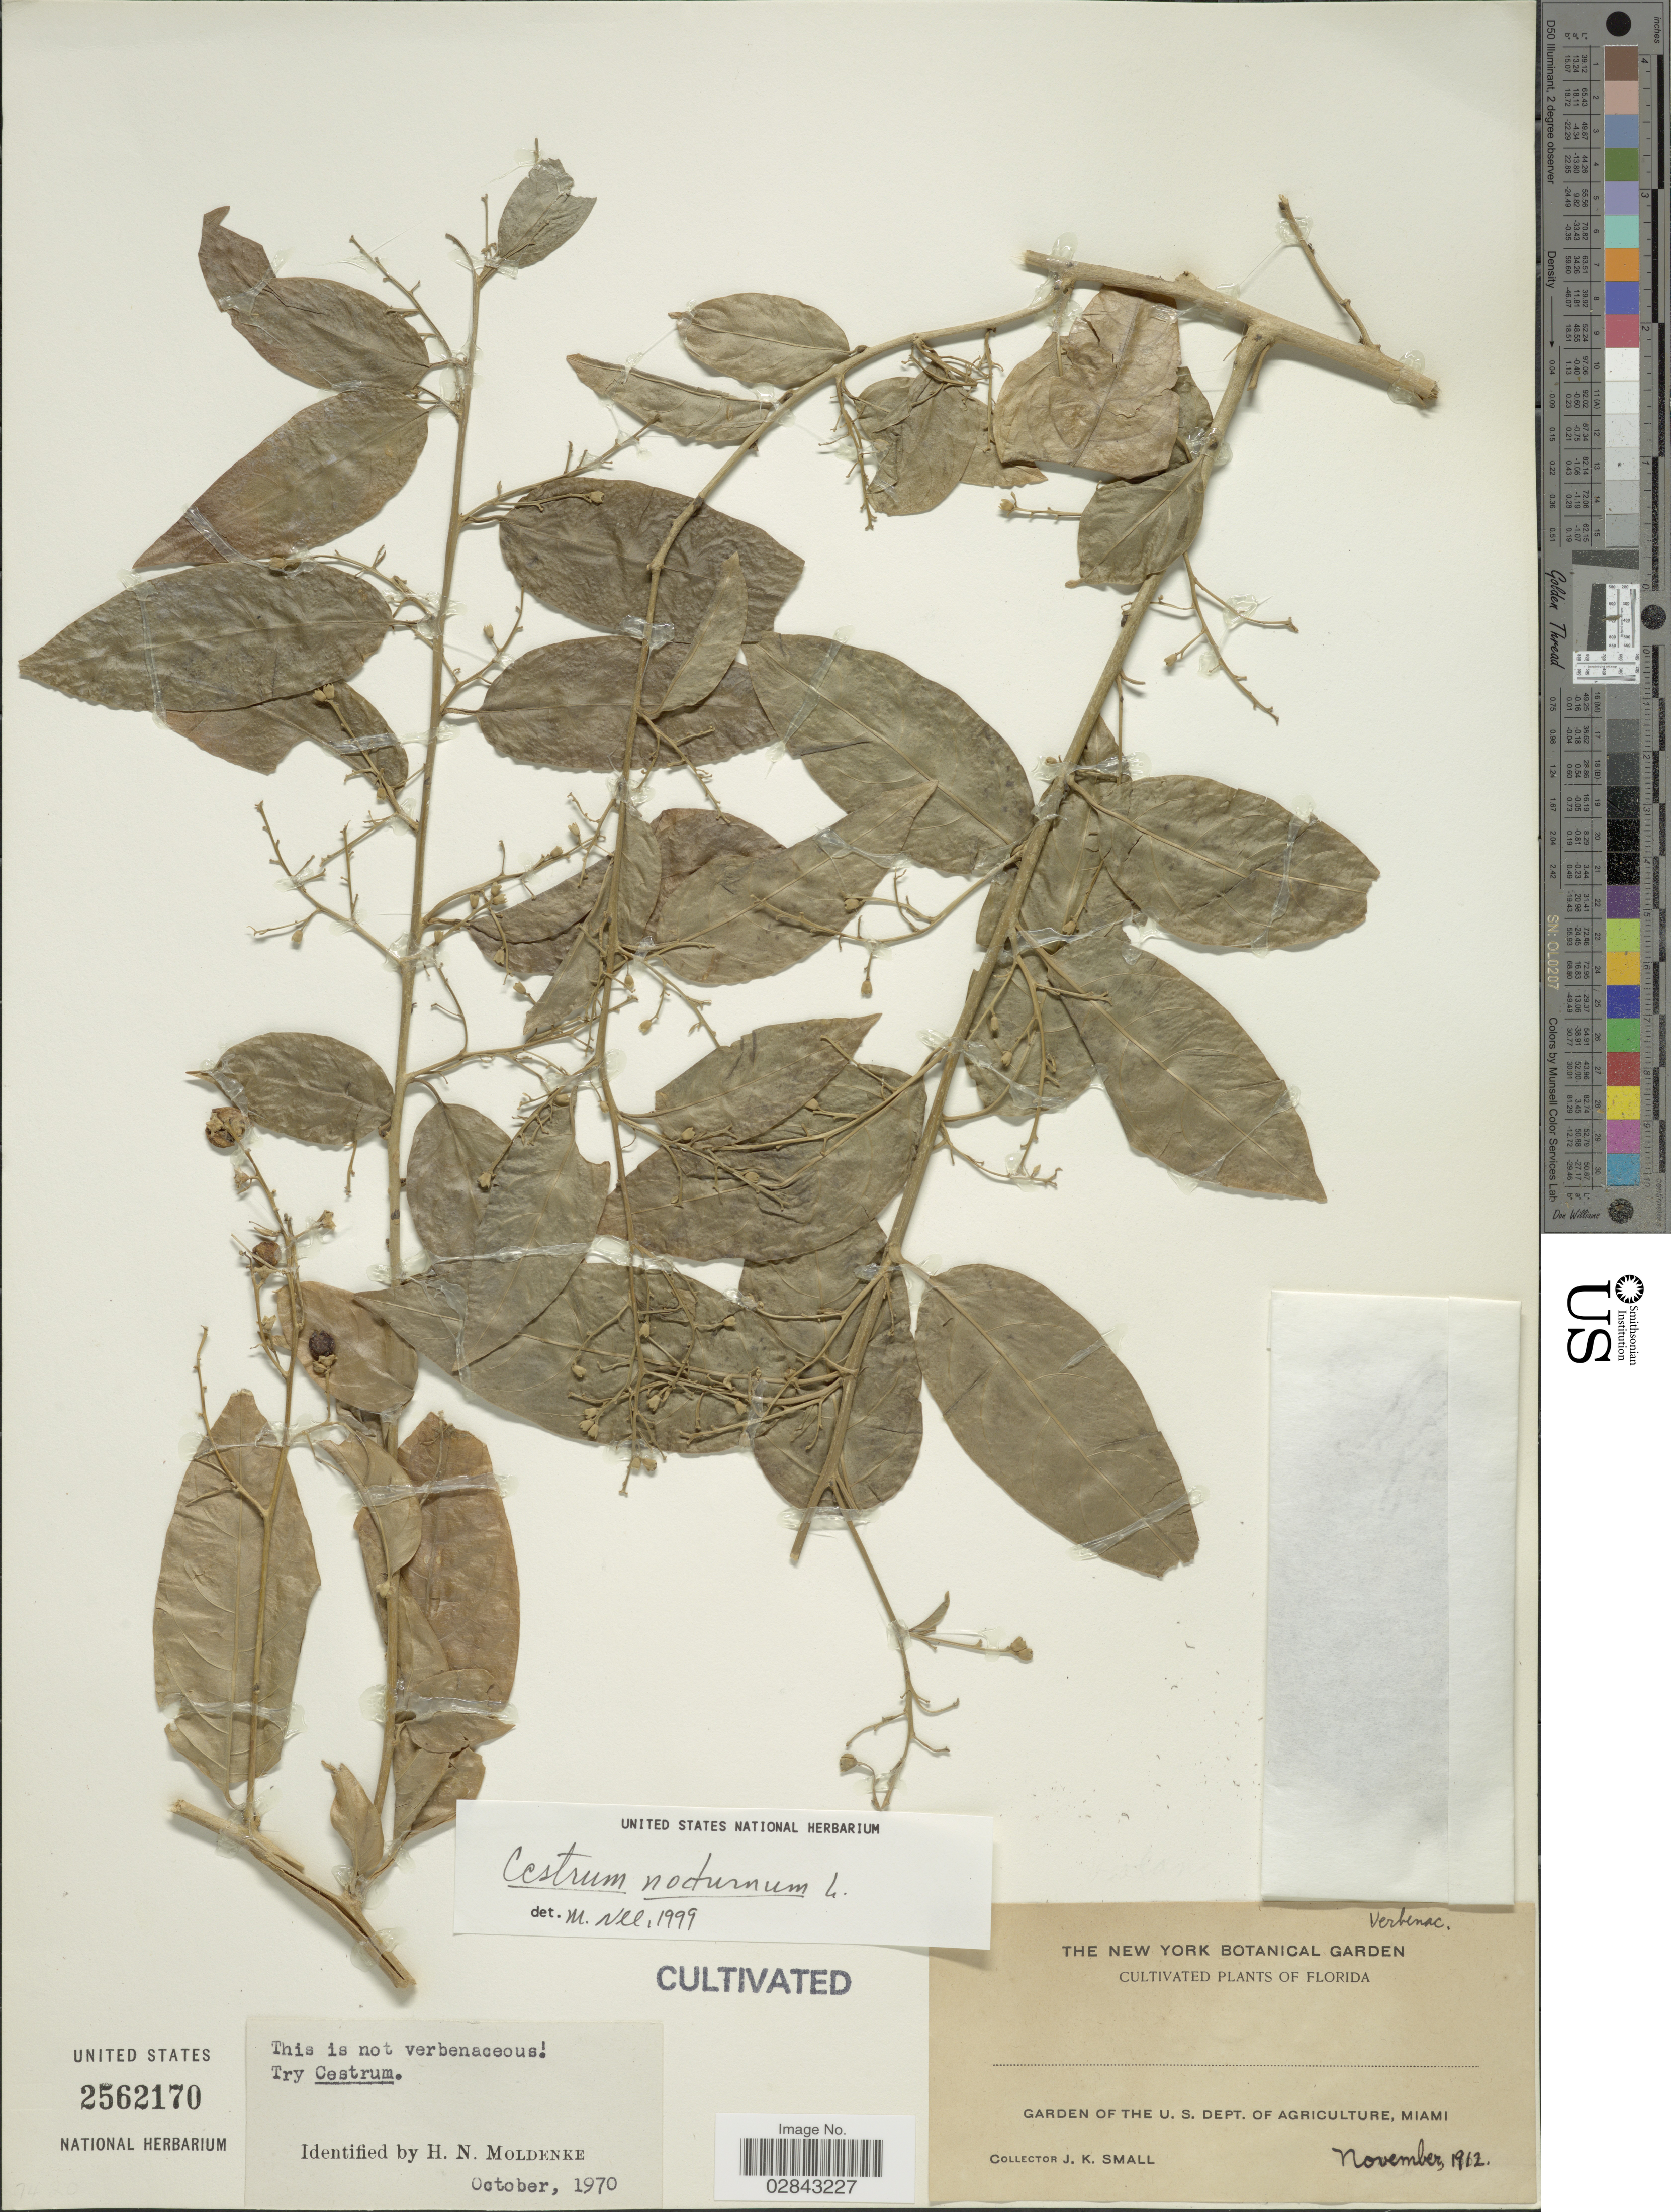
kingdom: Plantae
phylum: Tracheophyta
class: Magnoliopsida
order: Solanales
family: Solanaceae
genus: Cestrum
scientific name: Cestrum nocturnum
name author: L.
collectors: J. K. Small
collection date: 1912-11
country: United States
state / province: Florida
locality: Garden of the U. S. Dept. of Agriculture, Miami.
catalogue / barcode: US 2562170